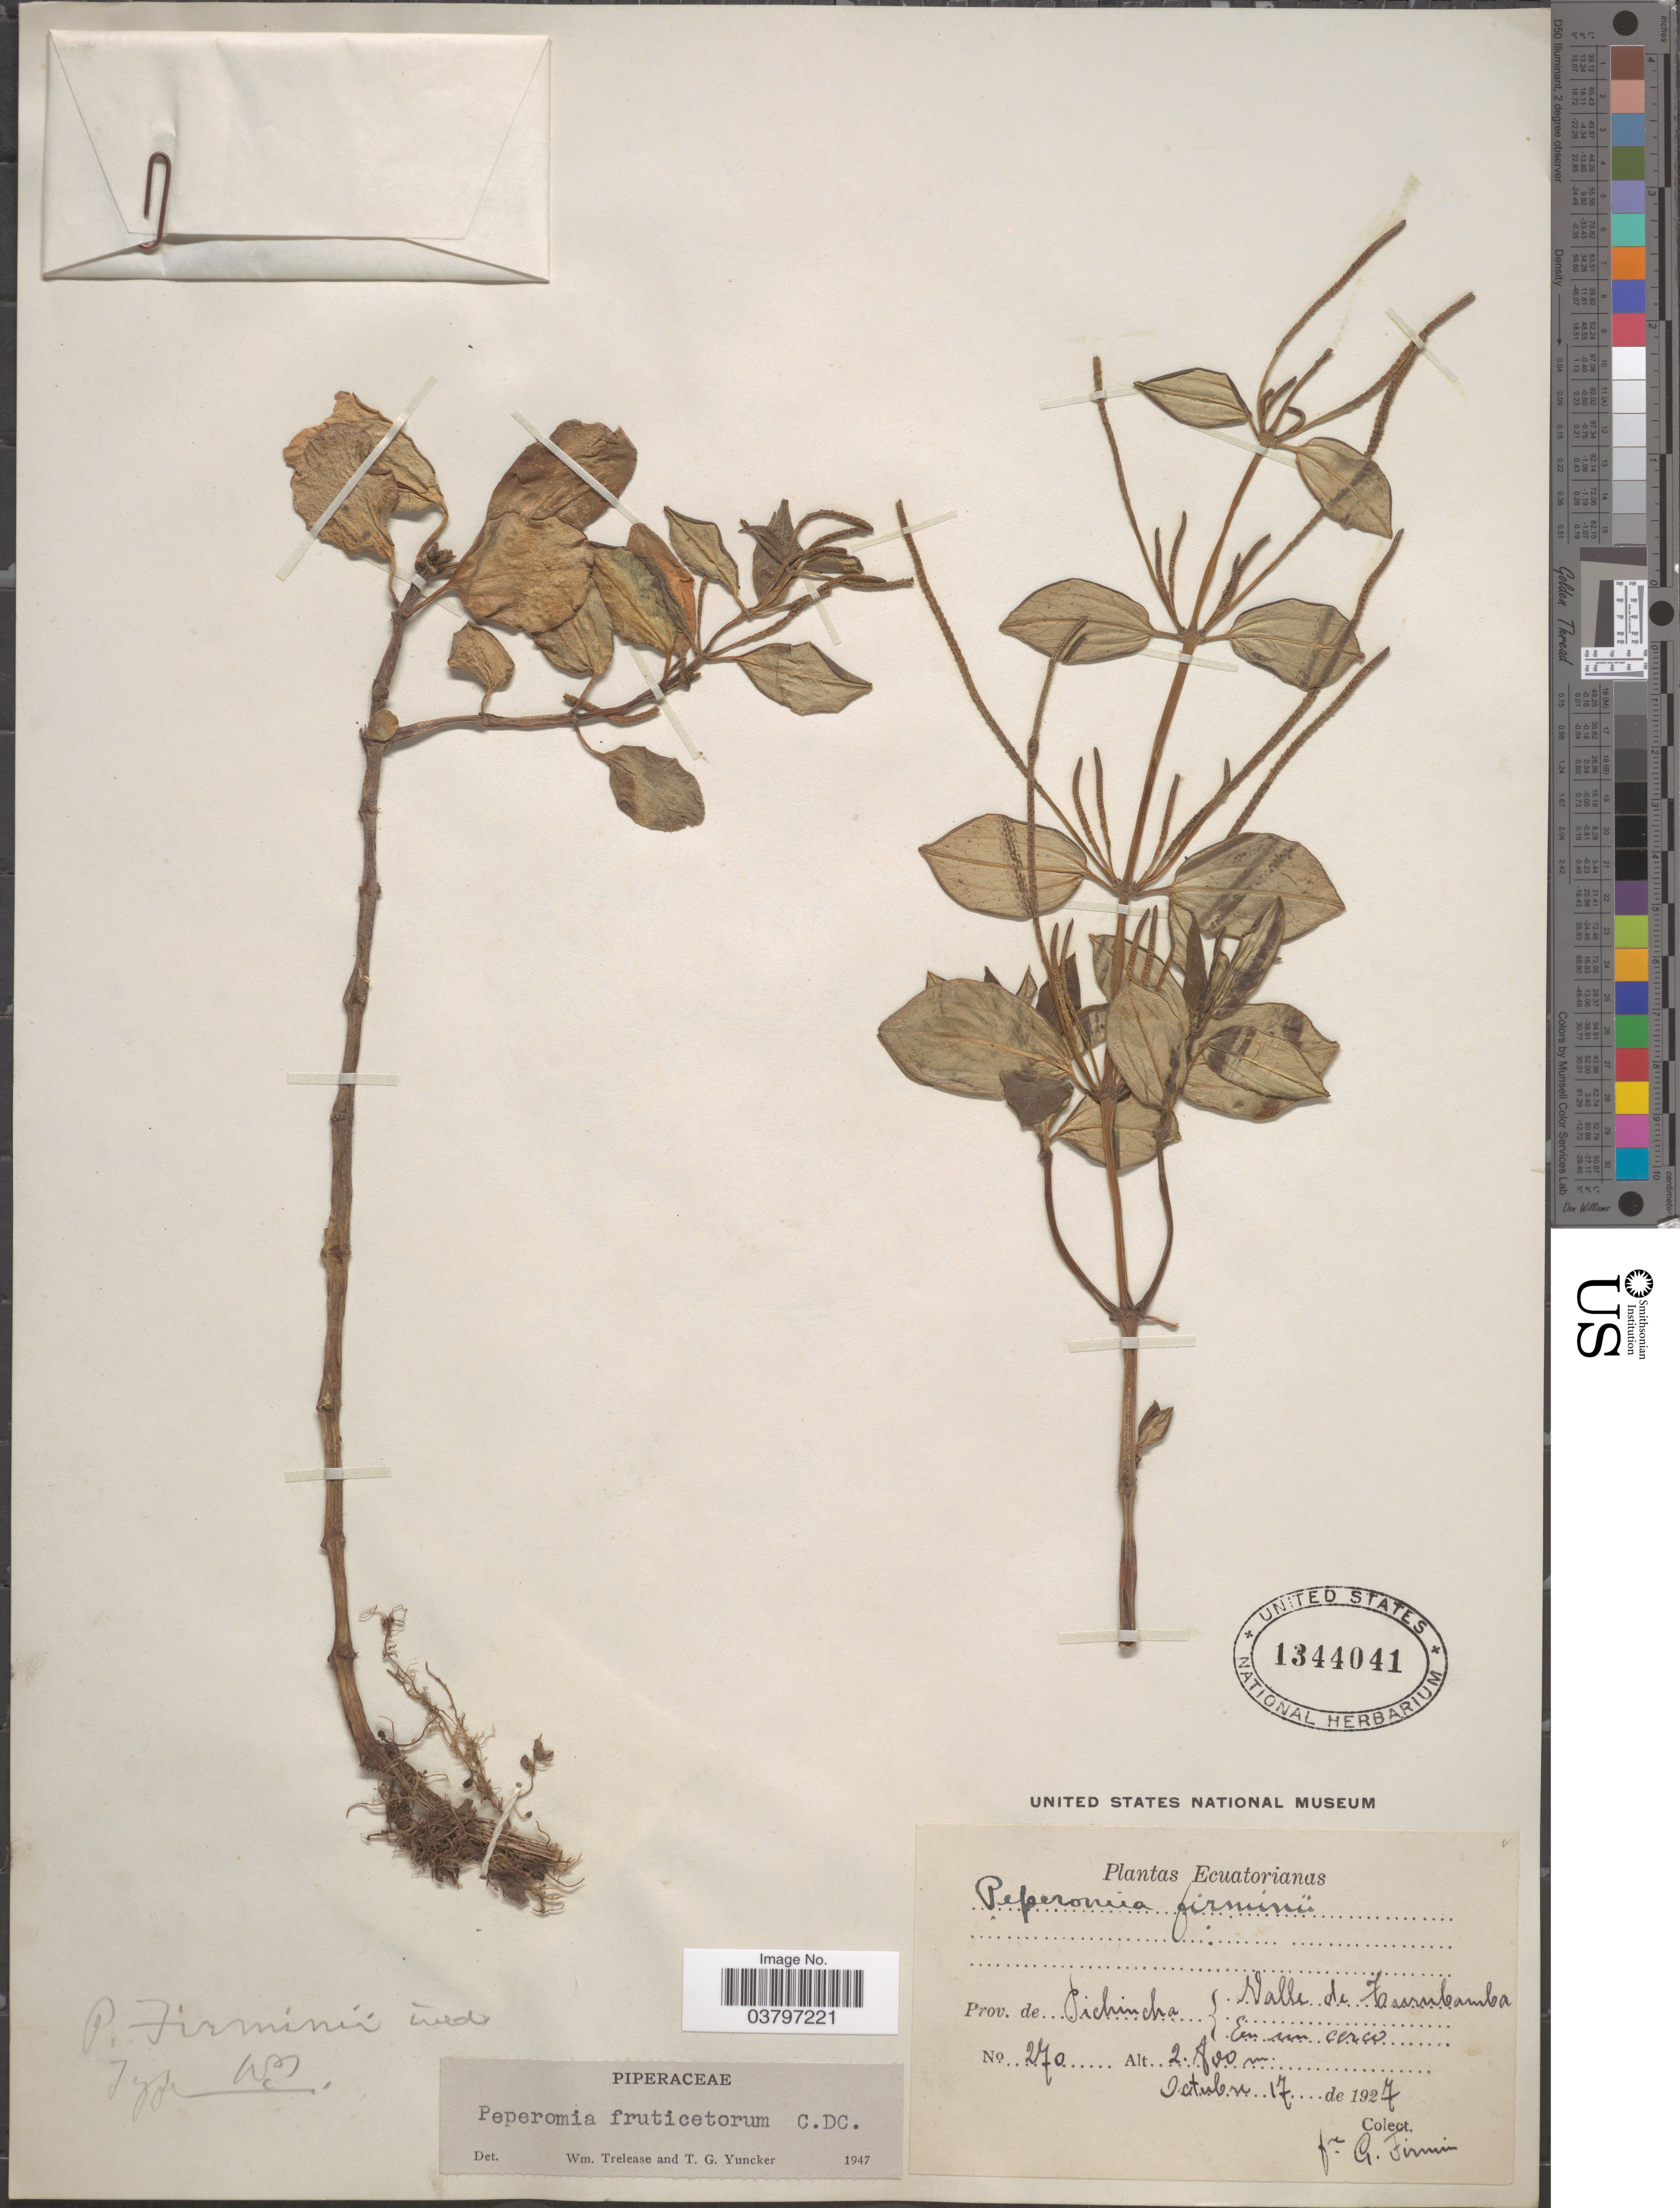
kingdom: Plantae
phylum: Tracheophyta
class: Magnoliopsida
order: Piperales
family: Piperaceae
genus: Peperomia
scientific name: Peperomia fruticetorum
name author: C. DC.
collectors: F. Firmin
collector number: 270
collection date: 1927-10-17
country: Ecuador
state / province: Pichincha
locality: Valle de Turubamba. En un cerco.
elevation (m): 2700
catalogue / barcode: US 1344041